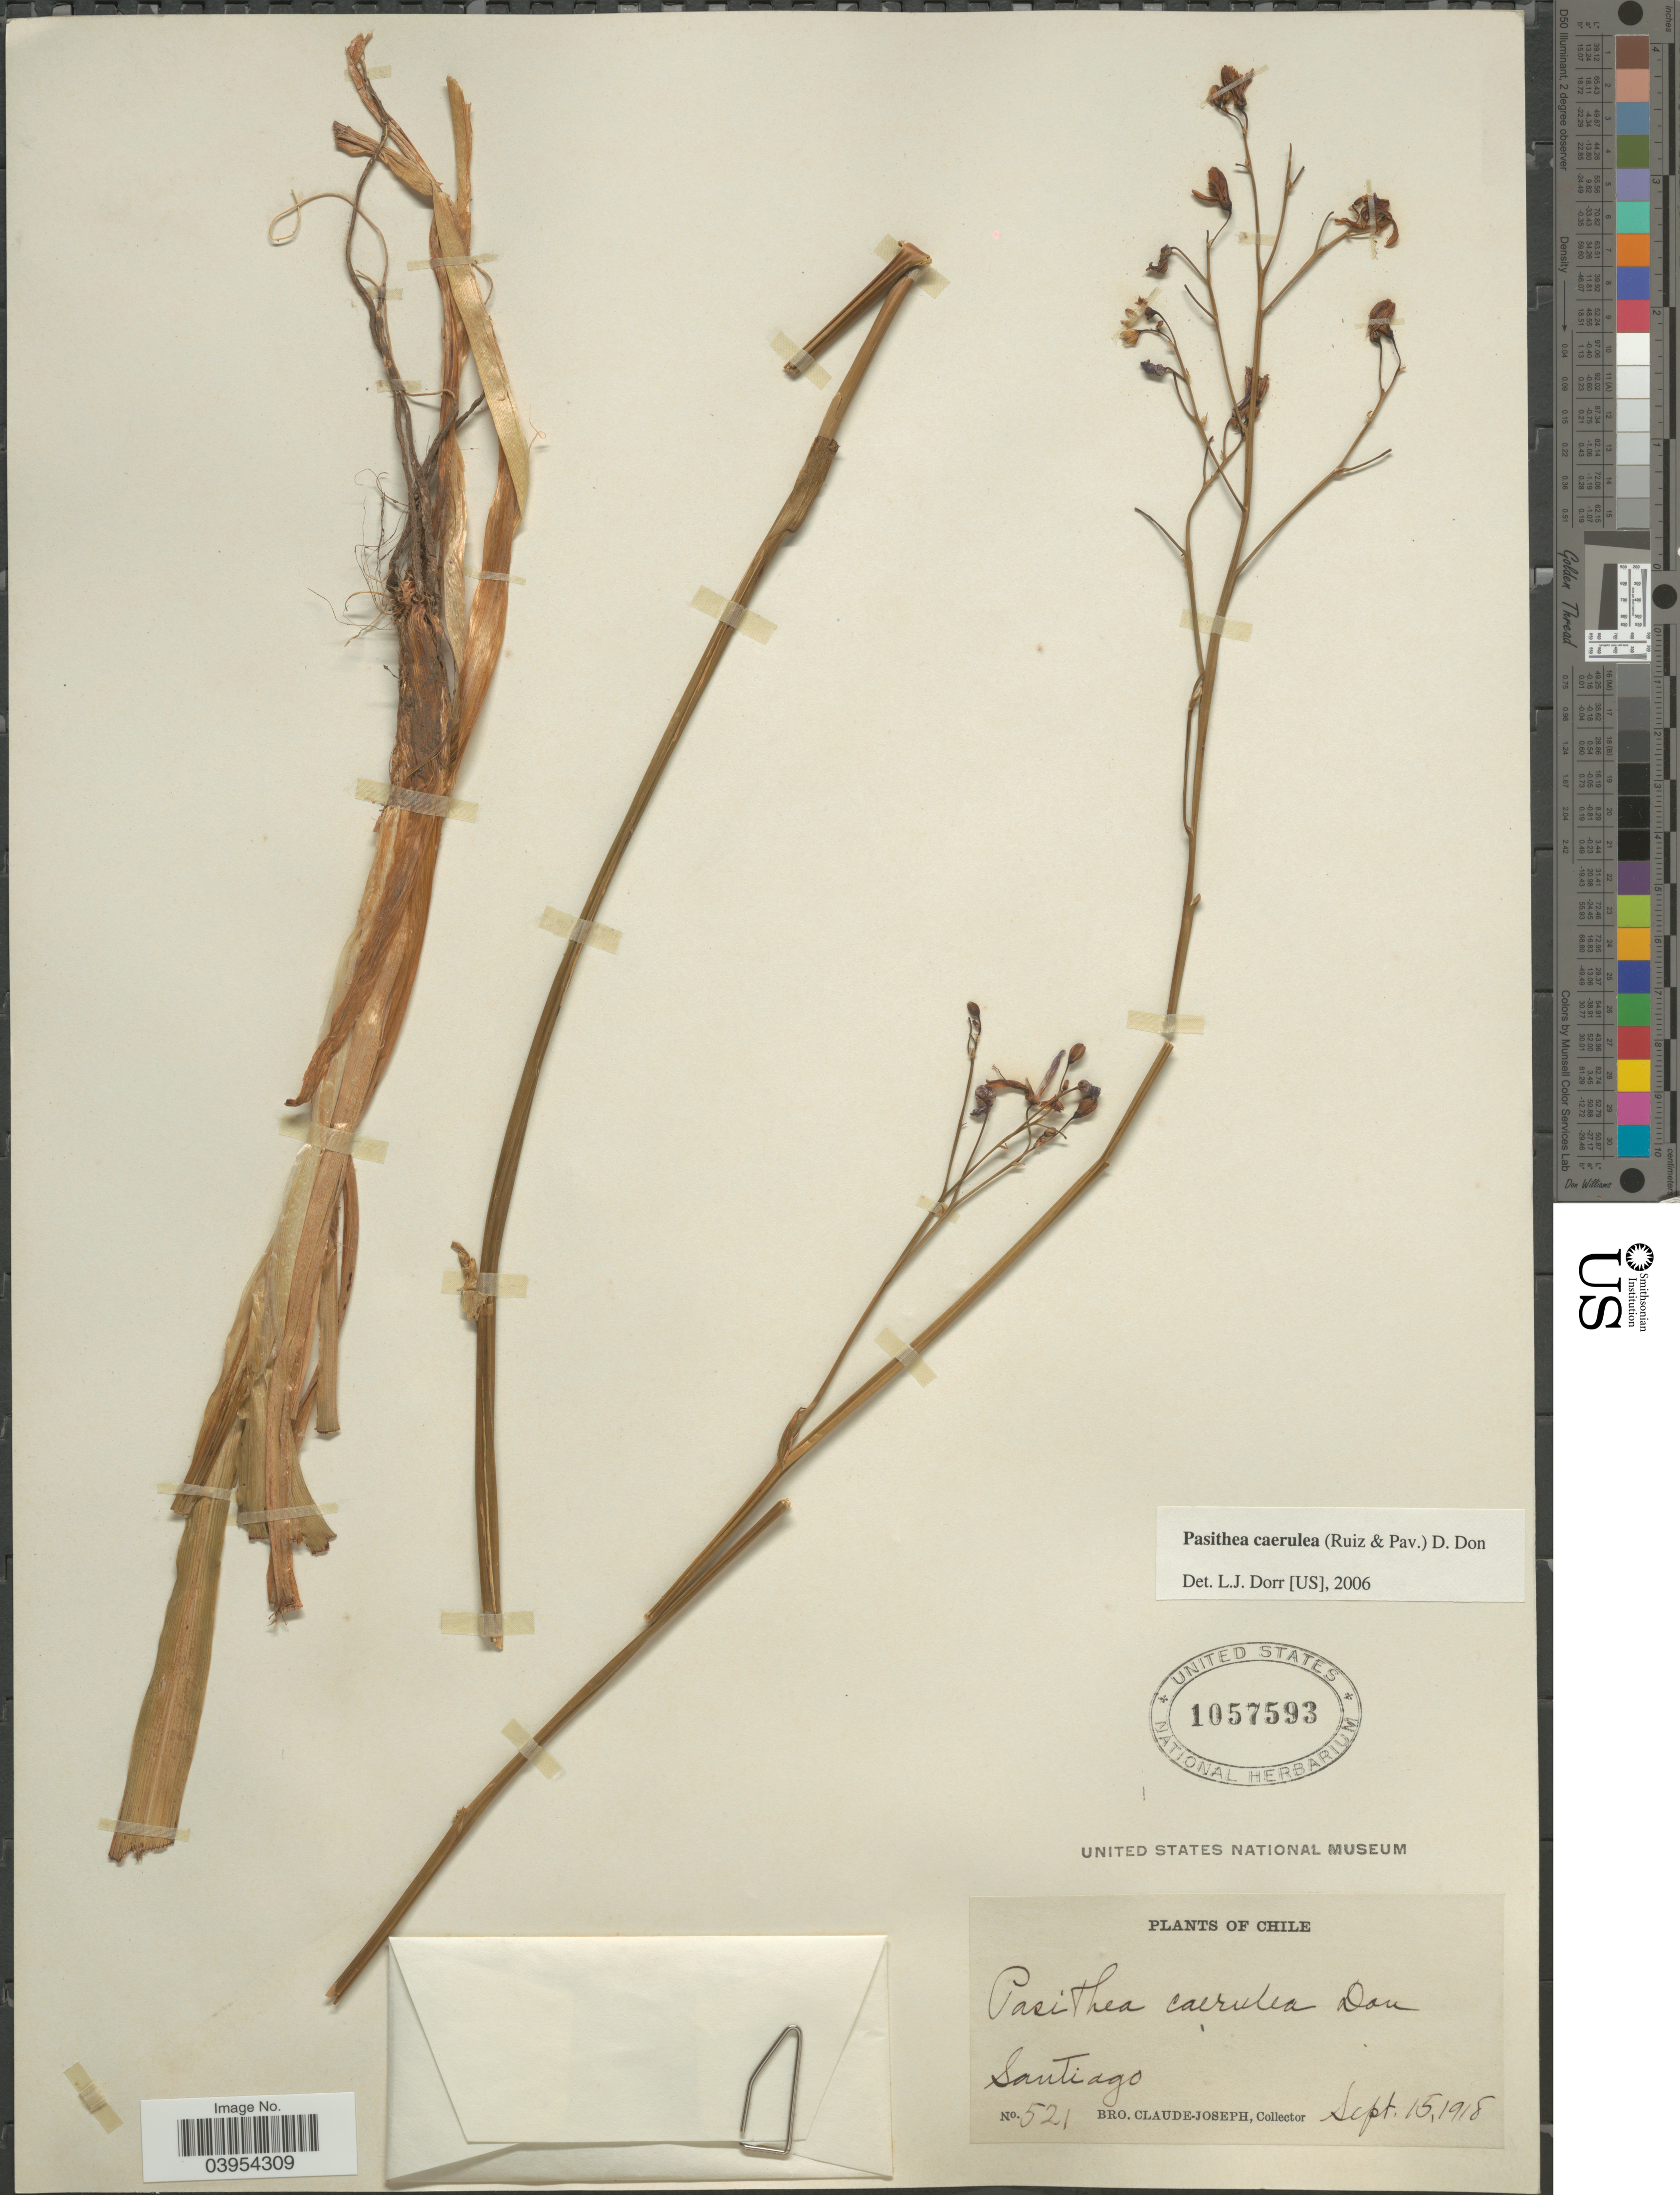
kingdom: Plantae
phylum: Tracheophyta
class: Liliopsida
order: Asparagales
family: Asphodelaceae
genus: Pasithea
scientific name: Pasithea caerulea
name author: (Ruiz & Pav.) D. Don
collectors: Bro. Claude-Joseph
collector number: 521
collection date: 1918-09-15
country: Chile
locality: Santiago.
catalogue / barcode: US 1057593